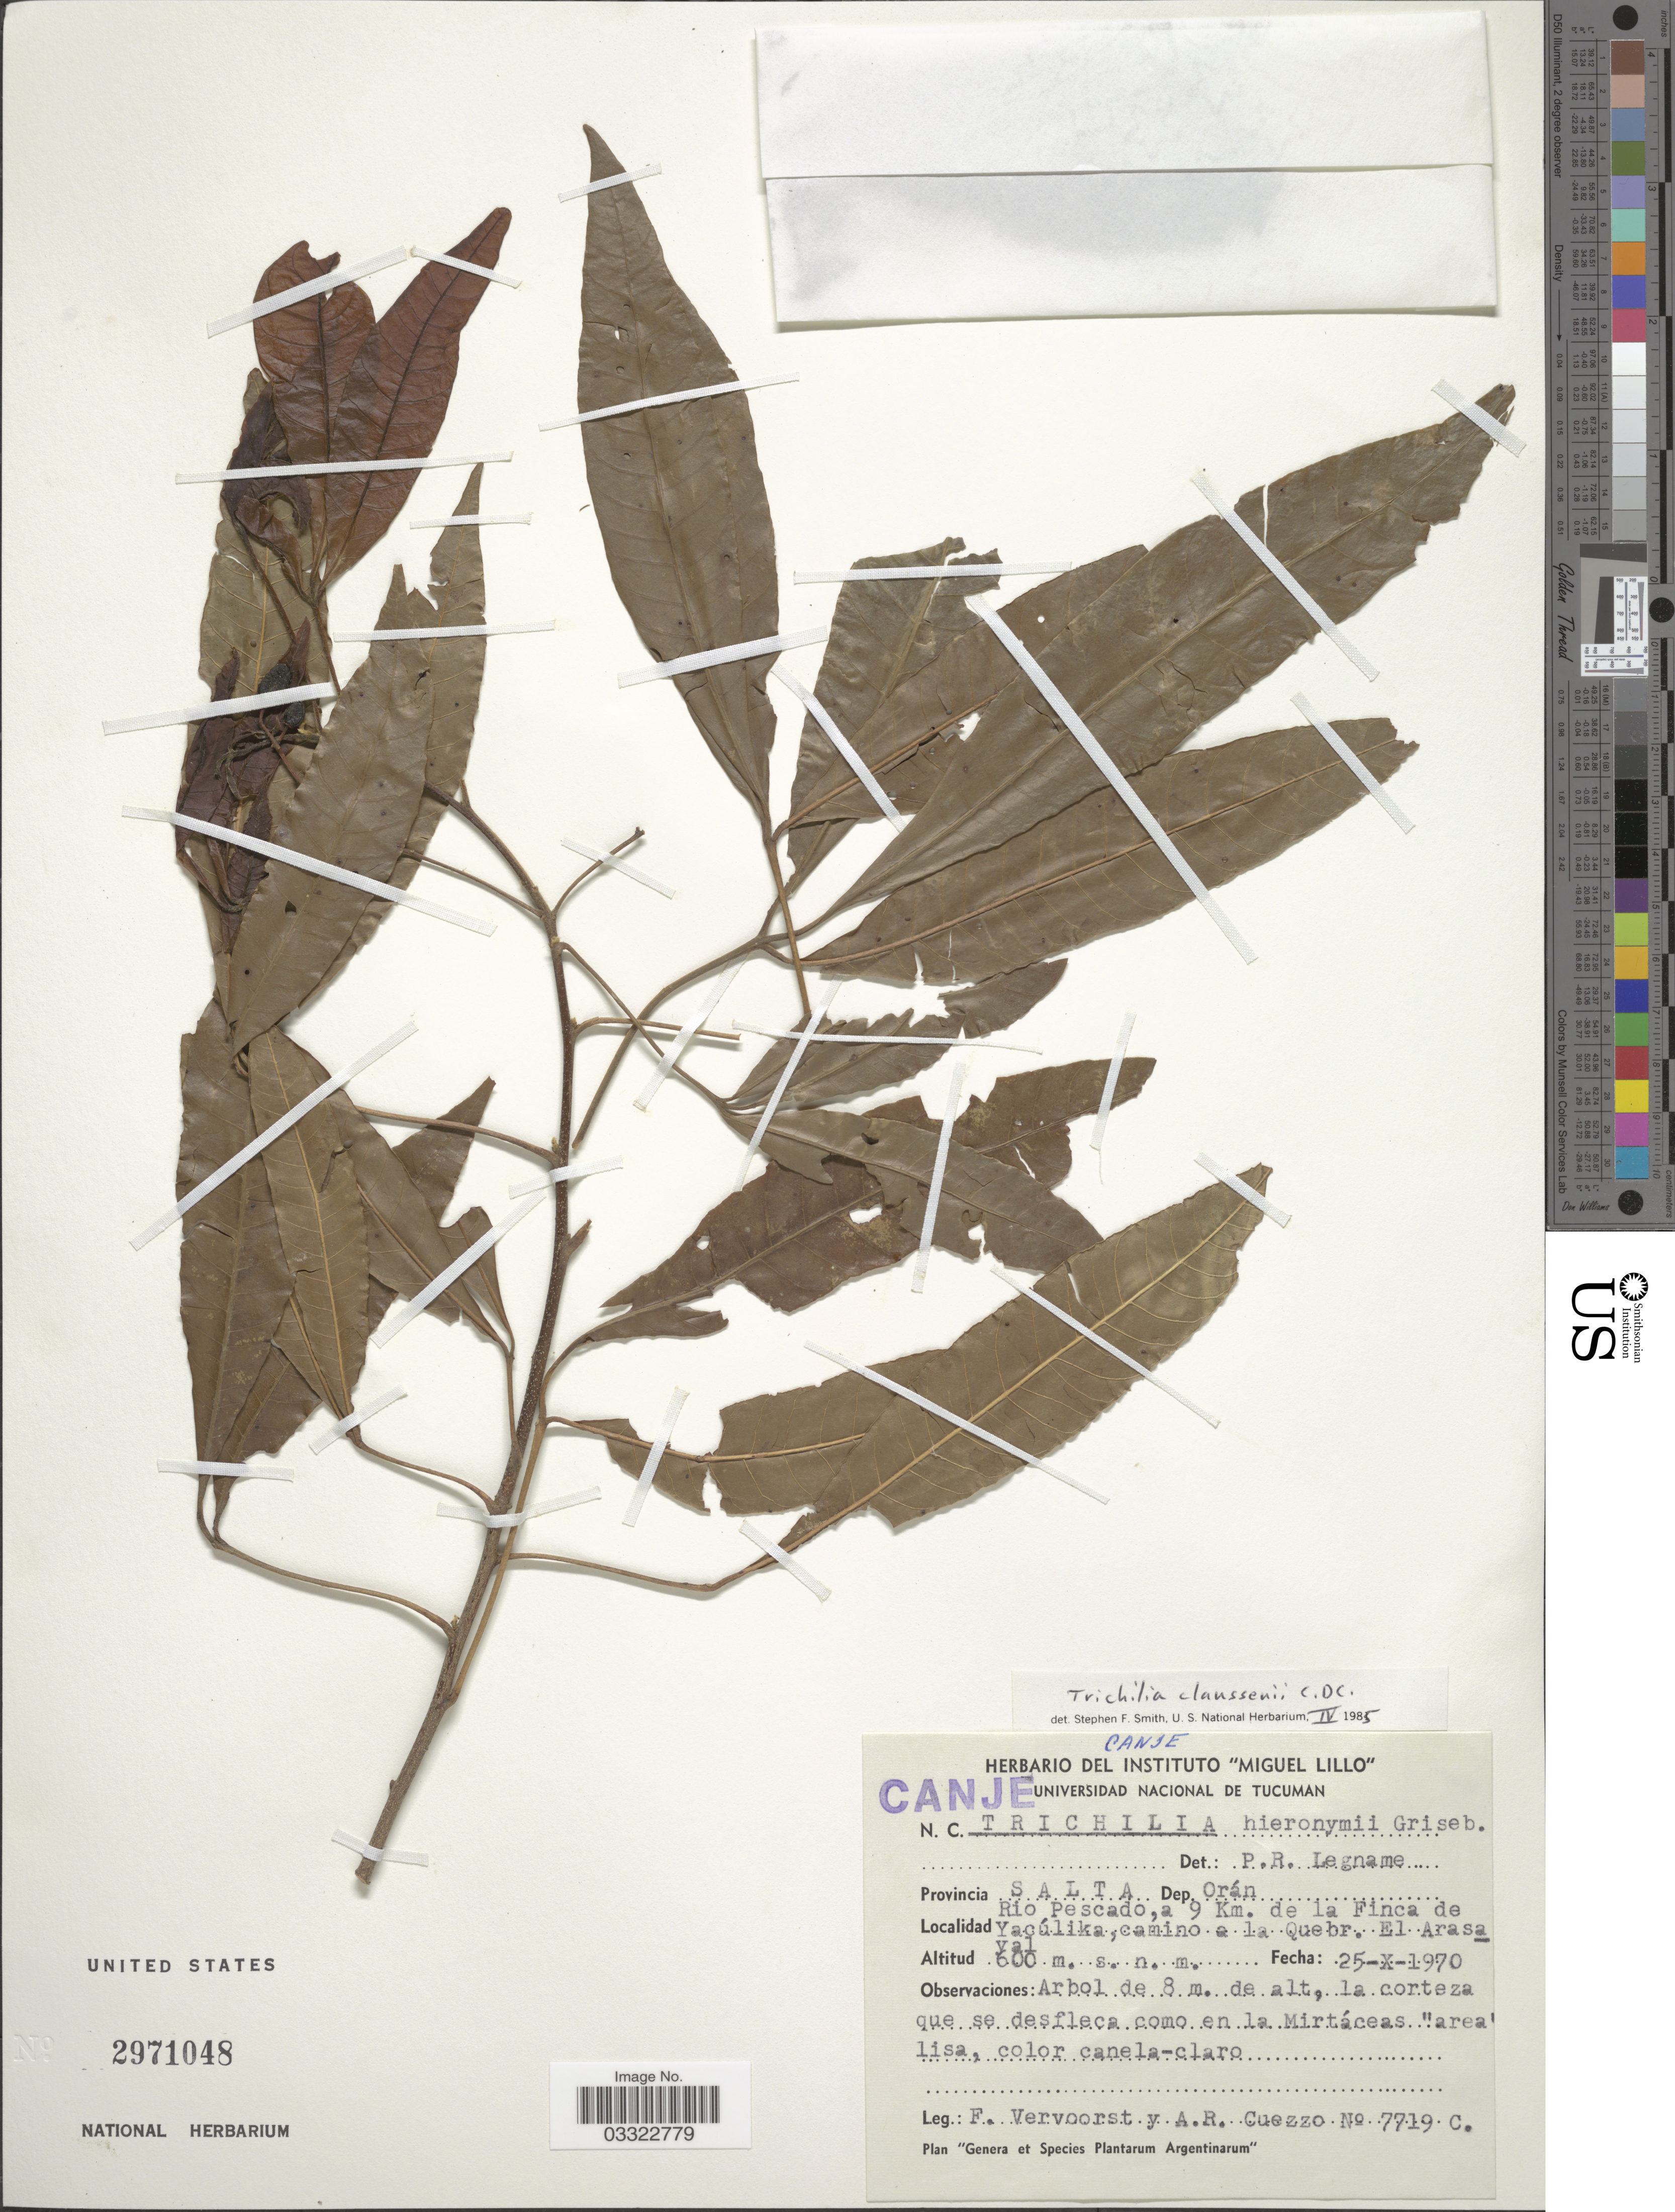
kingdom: Plantae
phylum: Tracheophyta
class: Magnoliopsida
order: Sapindales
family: Meliaceae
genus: Trichilia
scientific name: Trichilia claussenii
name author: C. DC. in Mart.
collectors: F. Vervoorst & A. Cuezzo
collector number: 7719C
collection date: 1970-10-25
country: Argentina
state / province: Salta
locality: Dep. Orán. Rio Pescado, a 9 Km. de la Finca de Yacúlika, camino a la Quebr. El Arasayal.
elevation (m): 600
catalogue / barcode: US 2971048